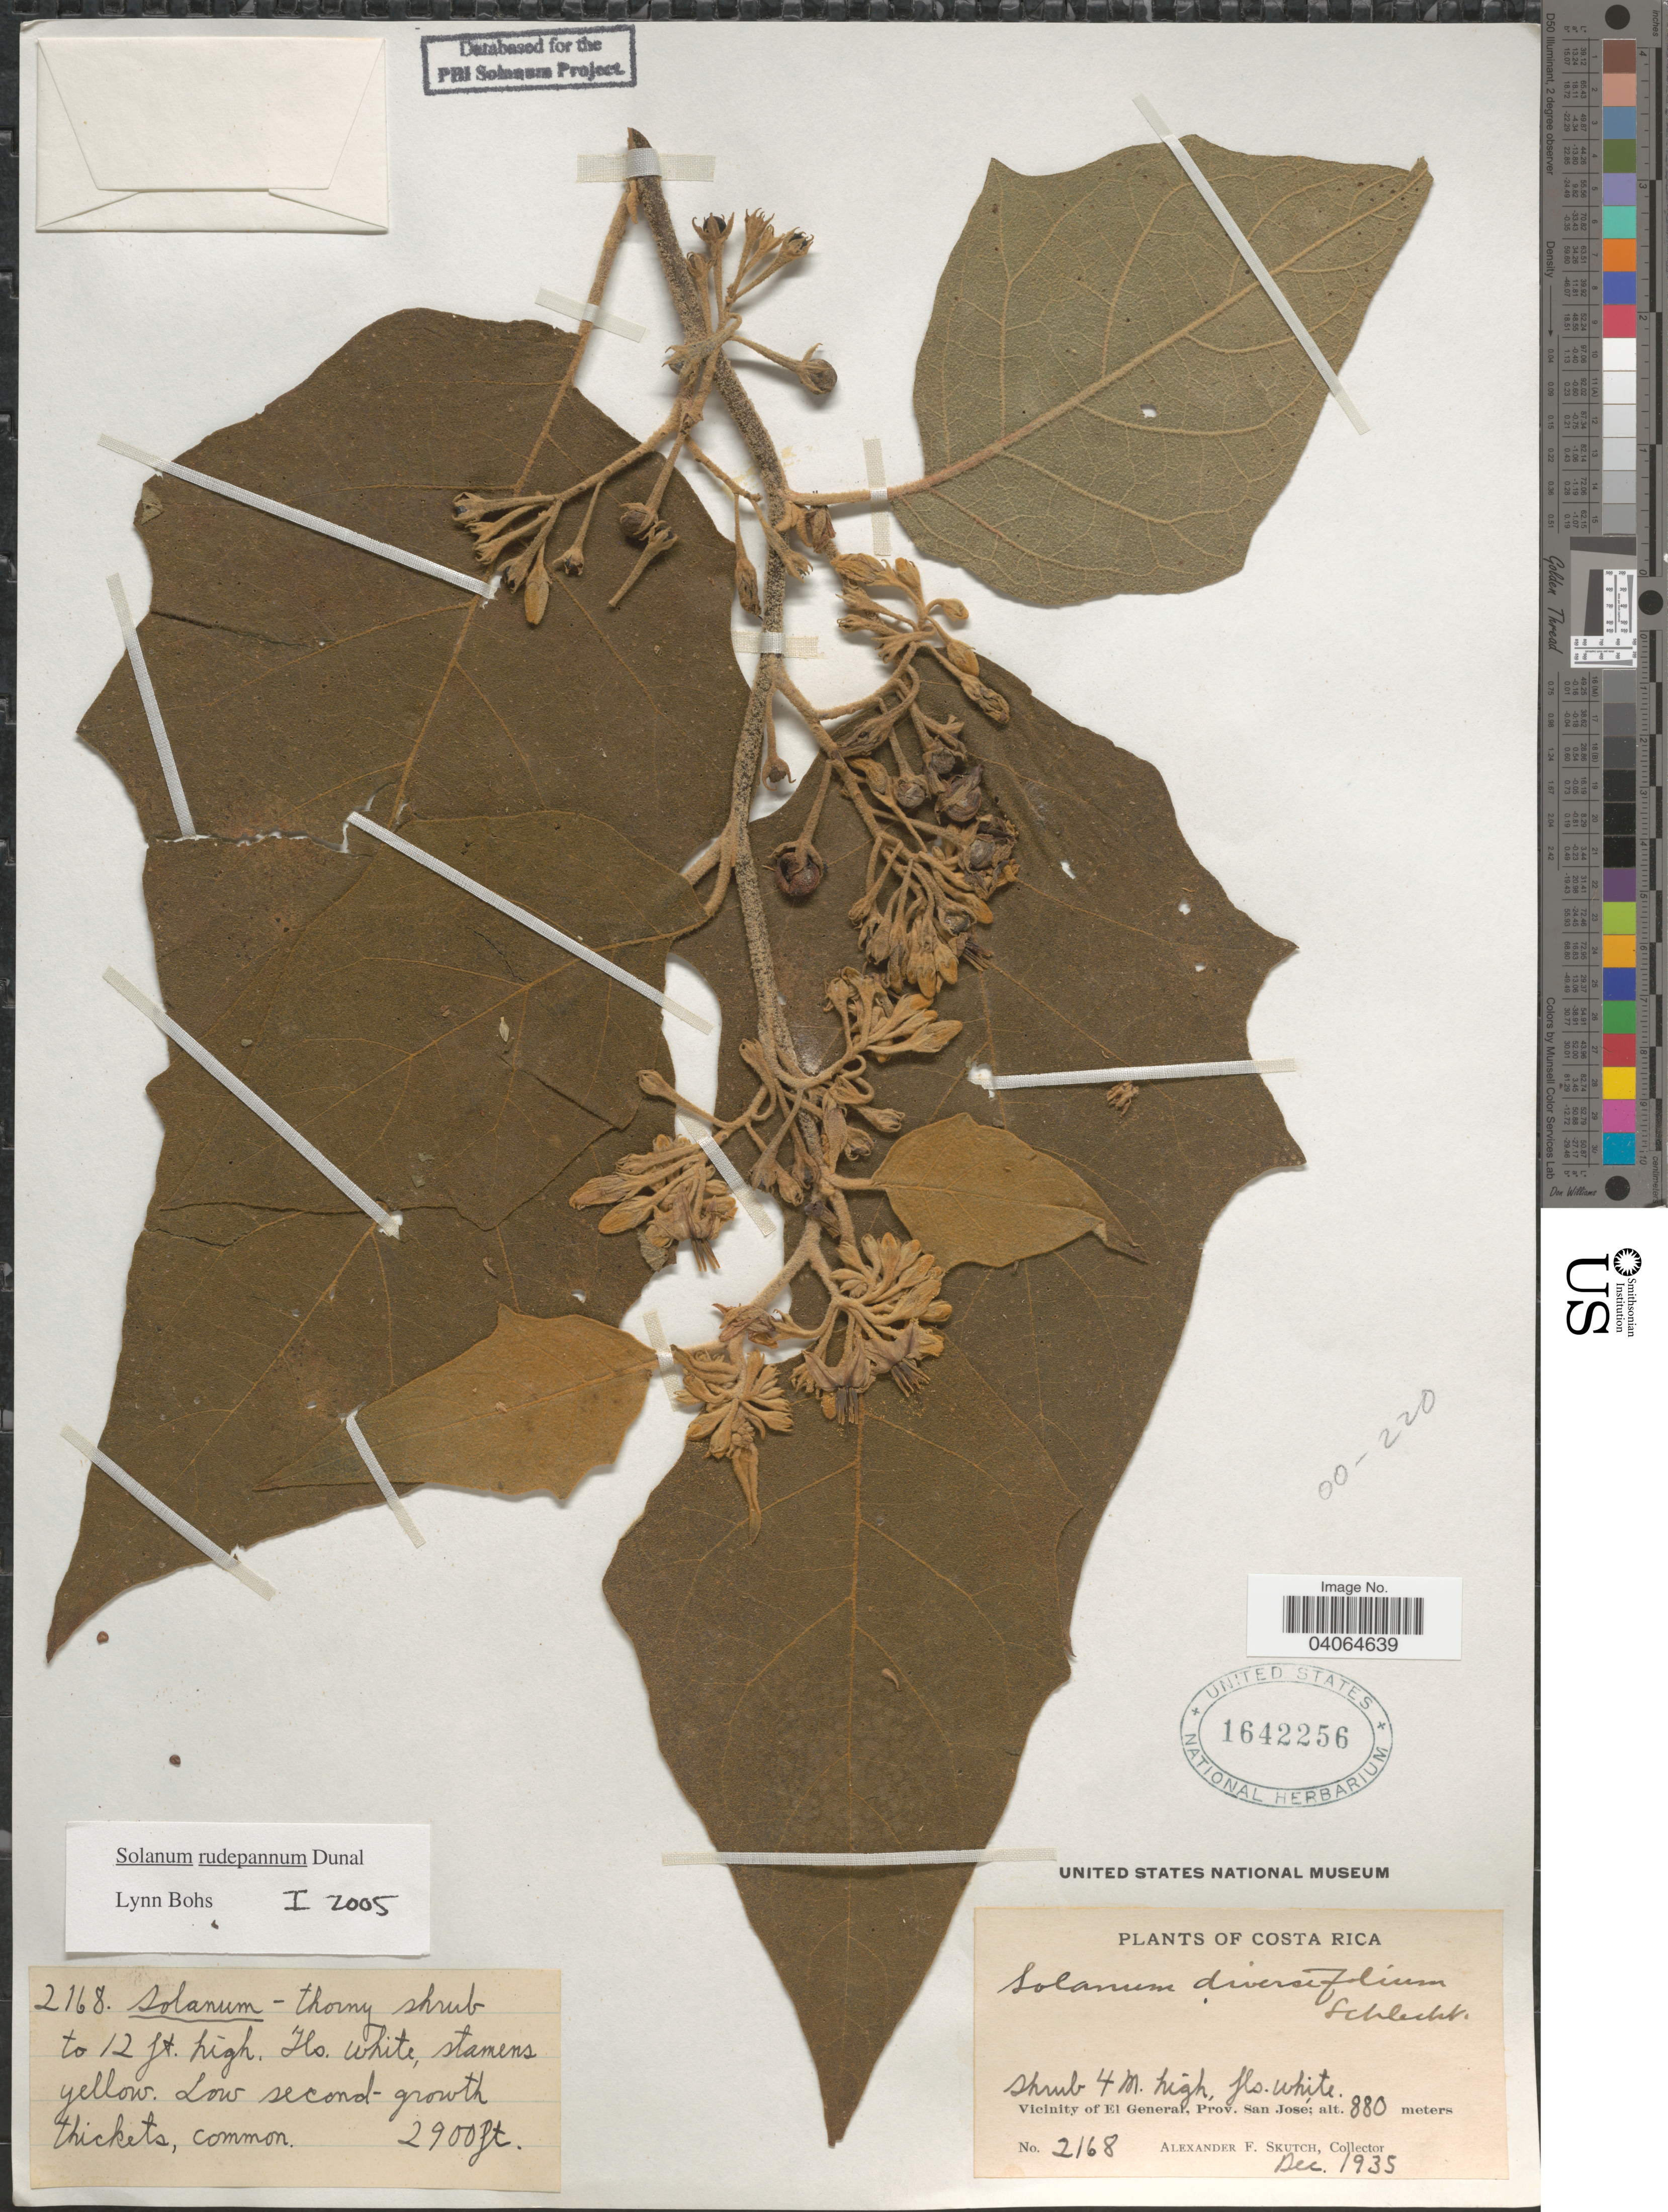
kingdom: Plantae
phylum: Tracheophyta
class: Magnoliopsida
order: Solanales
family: Solanaceae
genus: Solanum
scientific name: Solanum rudepannum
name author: Dunal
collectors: A. F. Skutch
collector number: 2168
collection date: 1935-12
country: Costa Rica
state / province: San José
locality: Vicinity of El General.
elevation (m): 880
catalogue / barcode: US 1642256